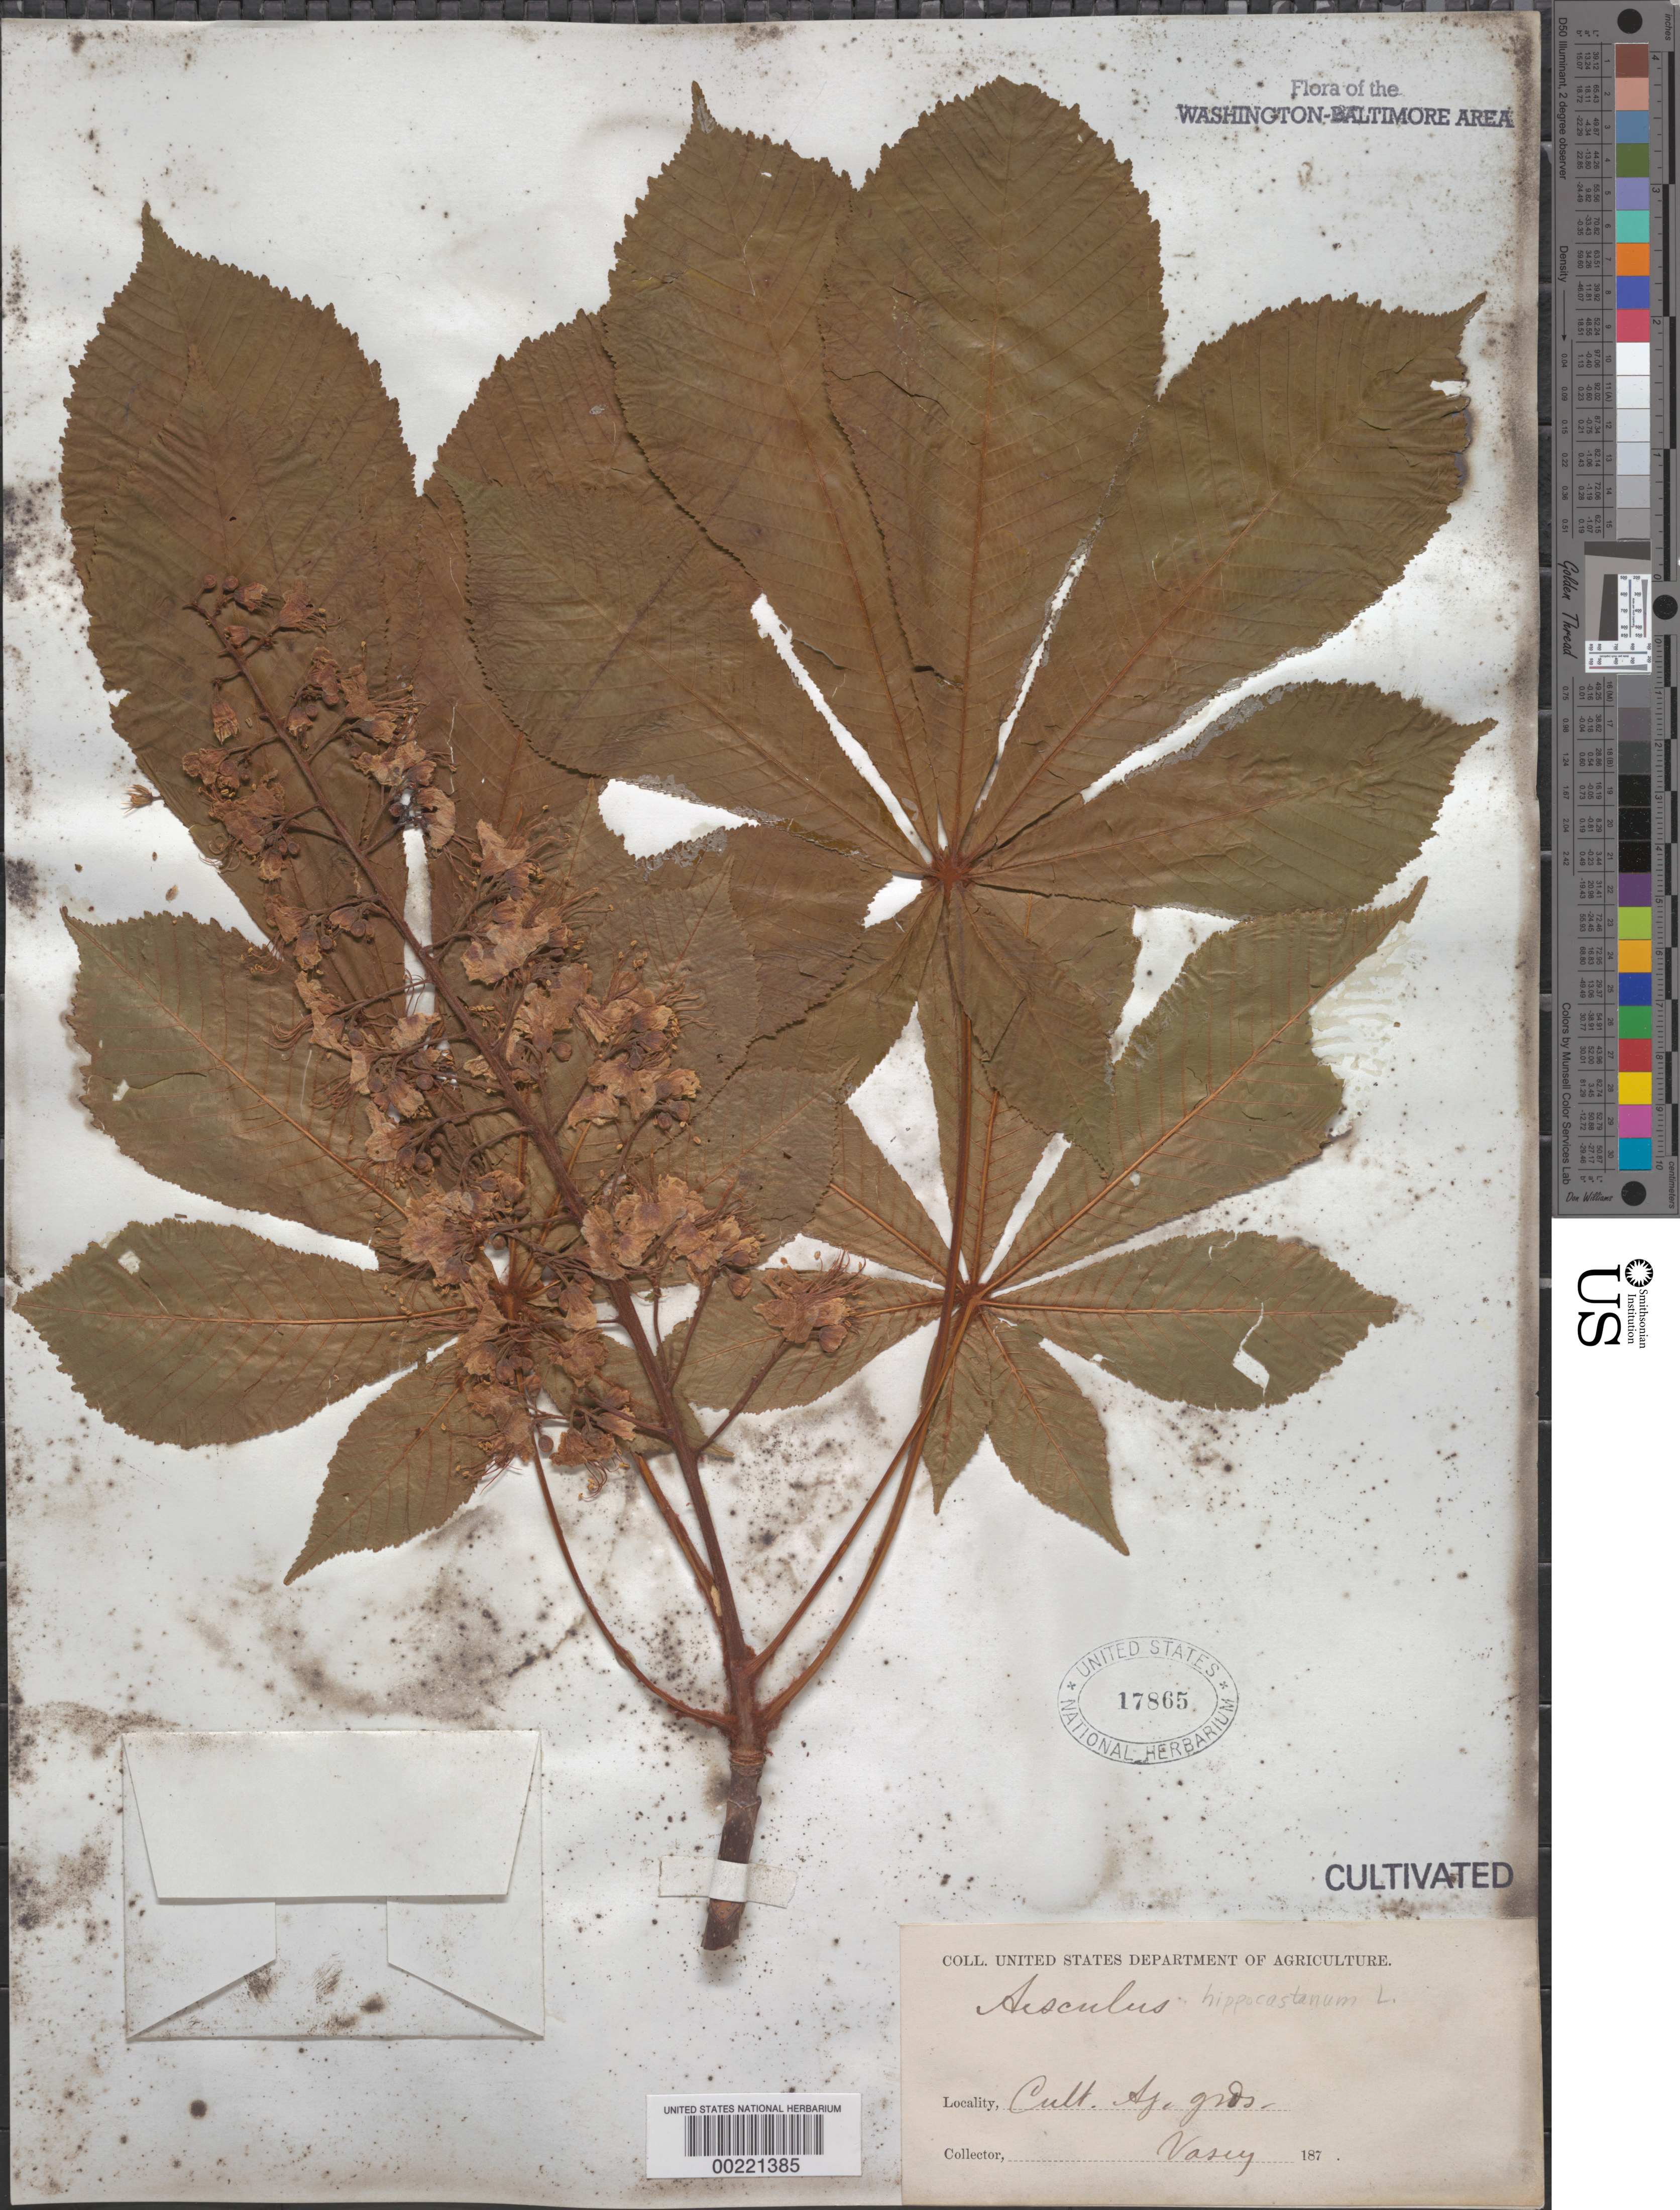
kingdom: Plantae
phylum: Tracheophyta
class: Magnoliopsida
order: Sapindales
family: Sapindaceae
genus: Aesculus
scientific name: Aesculus hippocastanum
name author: L.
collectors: G. R. Vasey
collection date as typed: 187-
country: United States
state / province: District of Columbia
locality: Department of Agriculture grounds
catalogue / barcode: US 17865